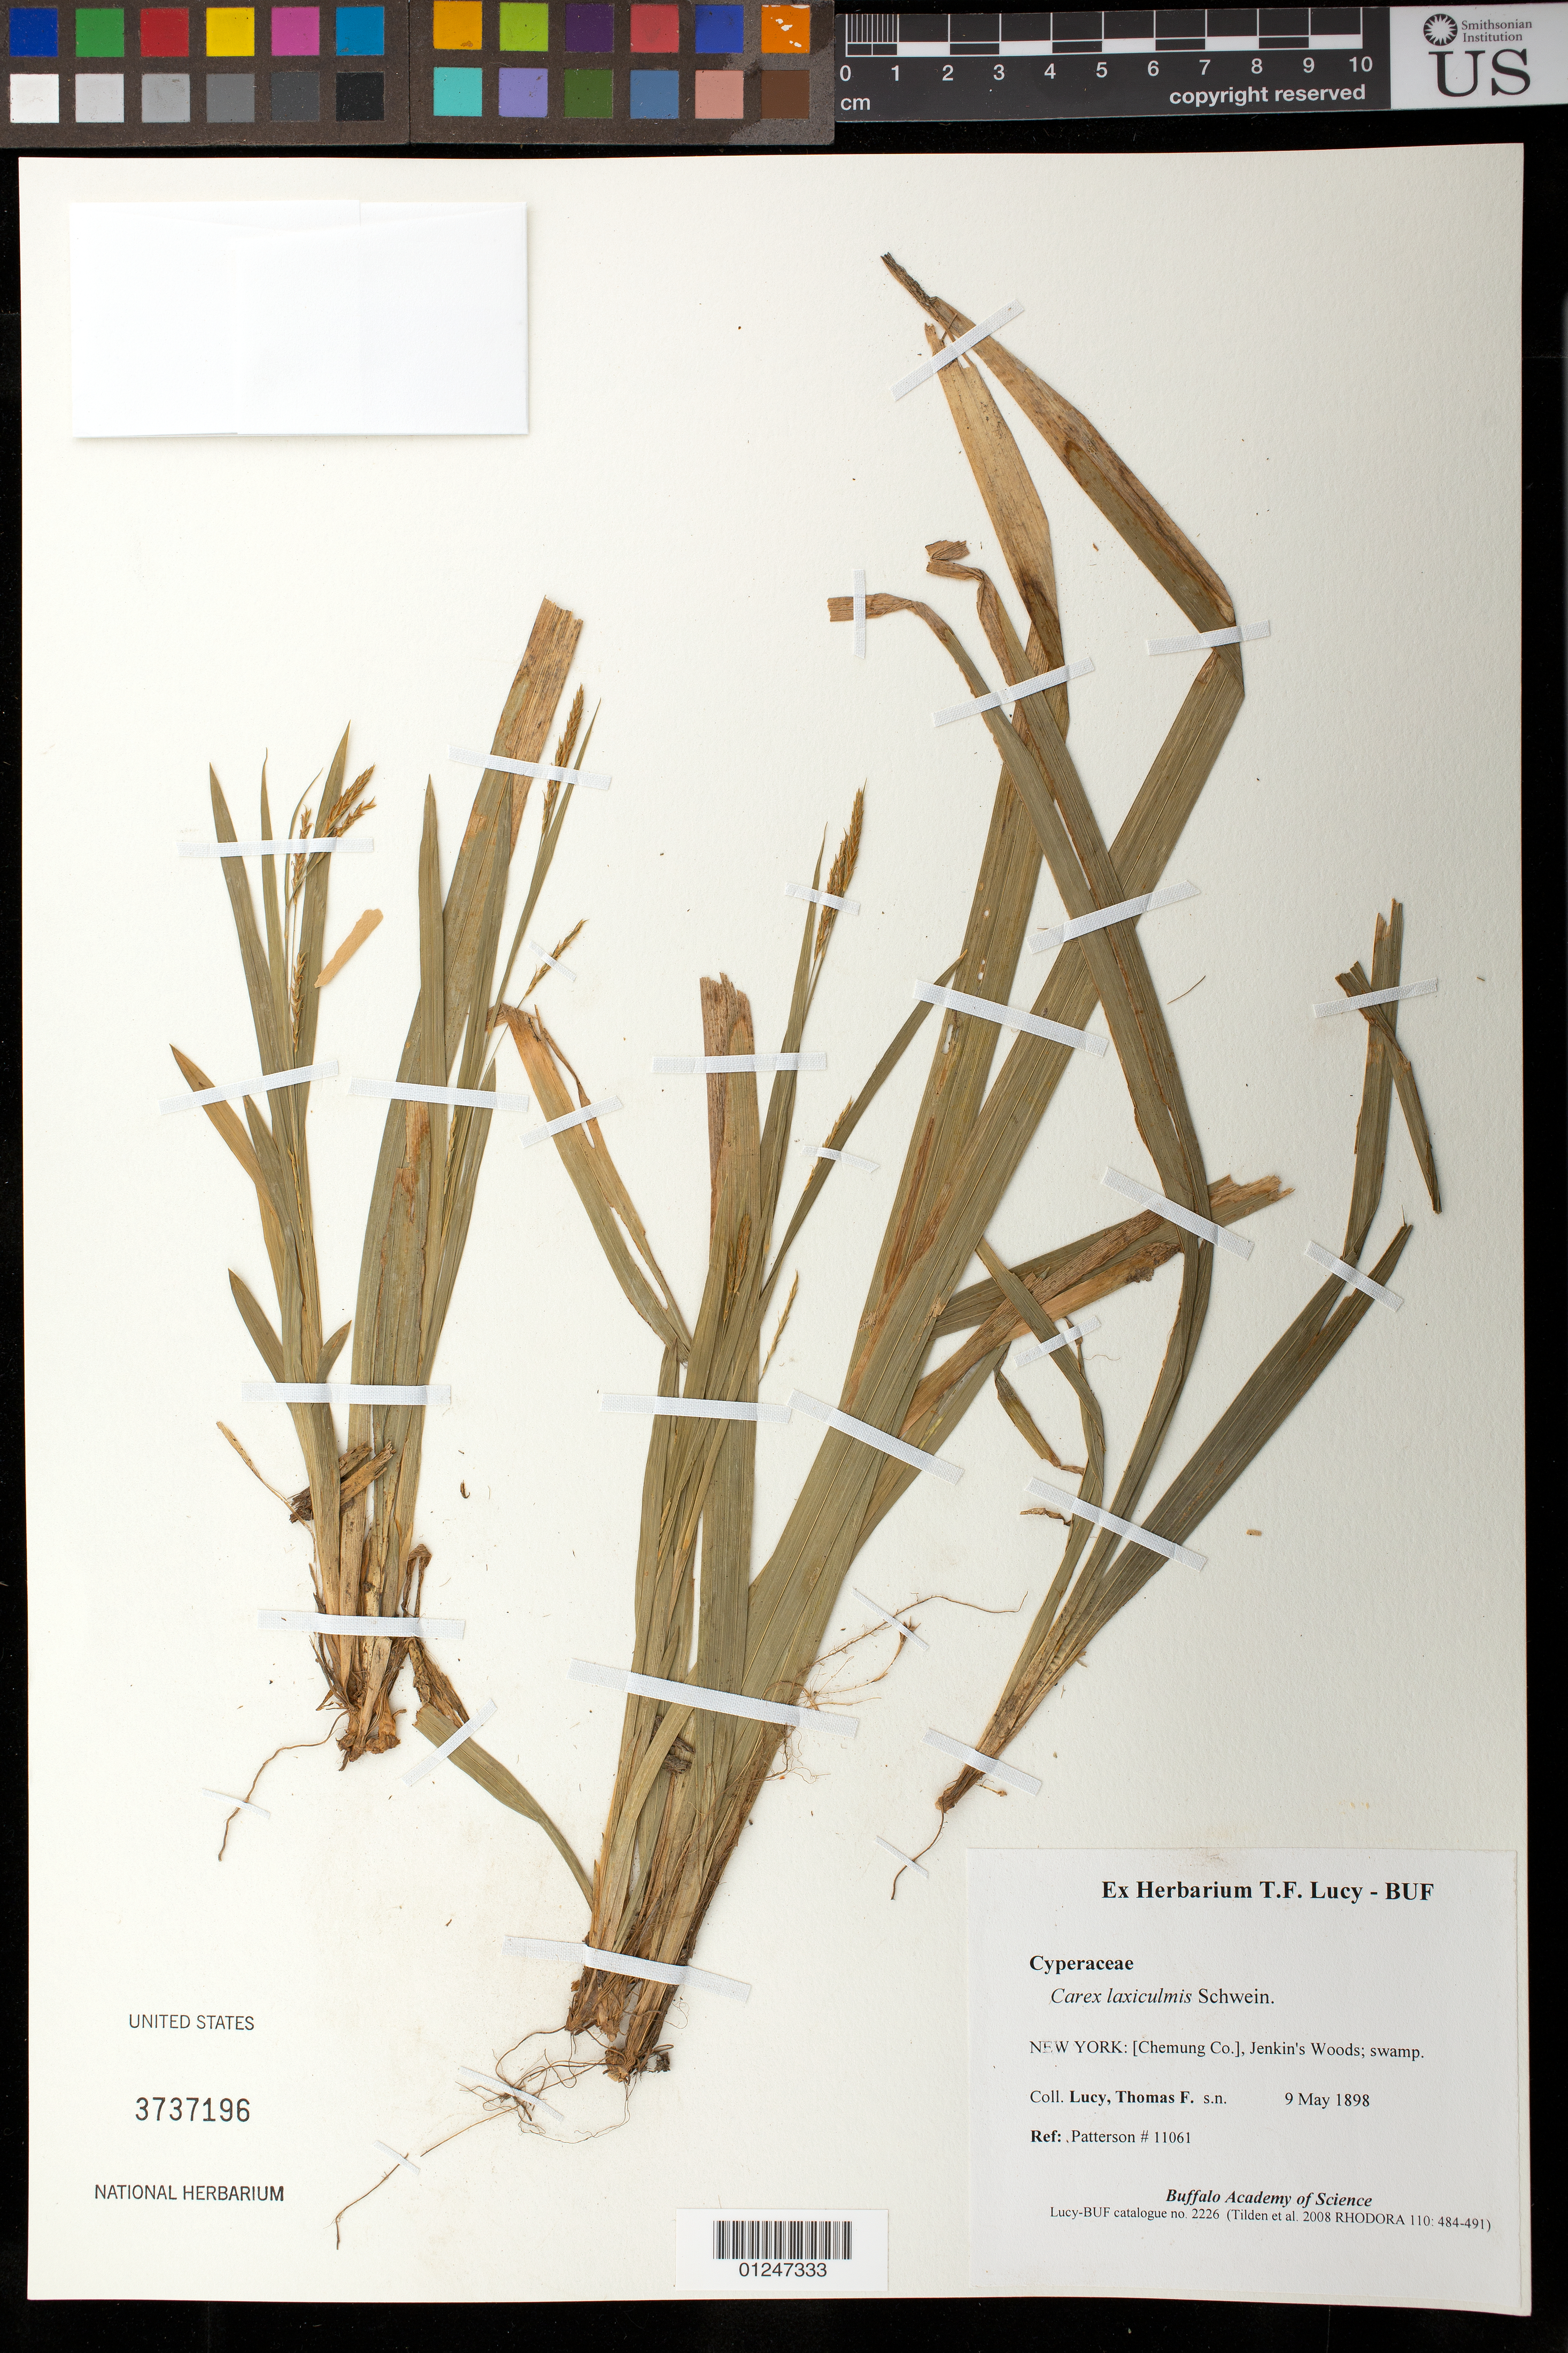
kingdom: Plantae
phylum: Tracheophyta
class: Liliopsida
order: Poales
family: Cyperaceae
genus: Carex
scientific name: Carex laxiculmis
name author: Schwein.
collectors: T. Lucy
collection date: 1898-05-09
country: United States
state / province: New York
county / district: Chemung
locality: Jenkin's Wood; swamp.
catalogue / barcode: US 3737196